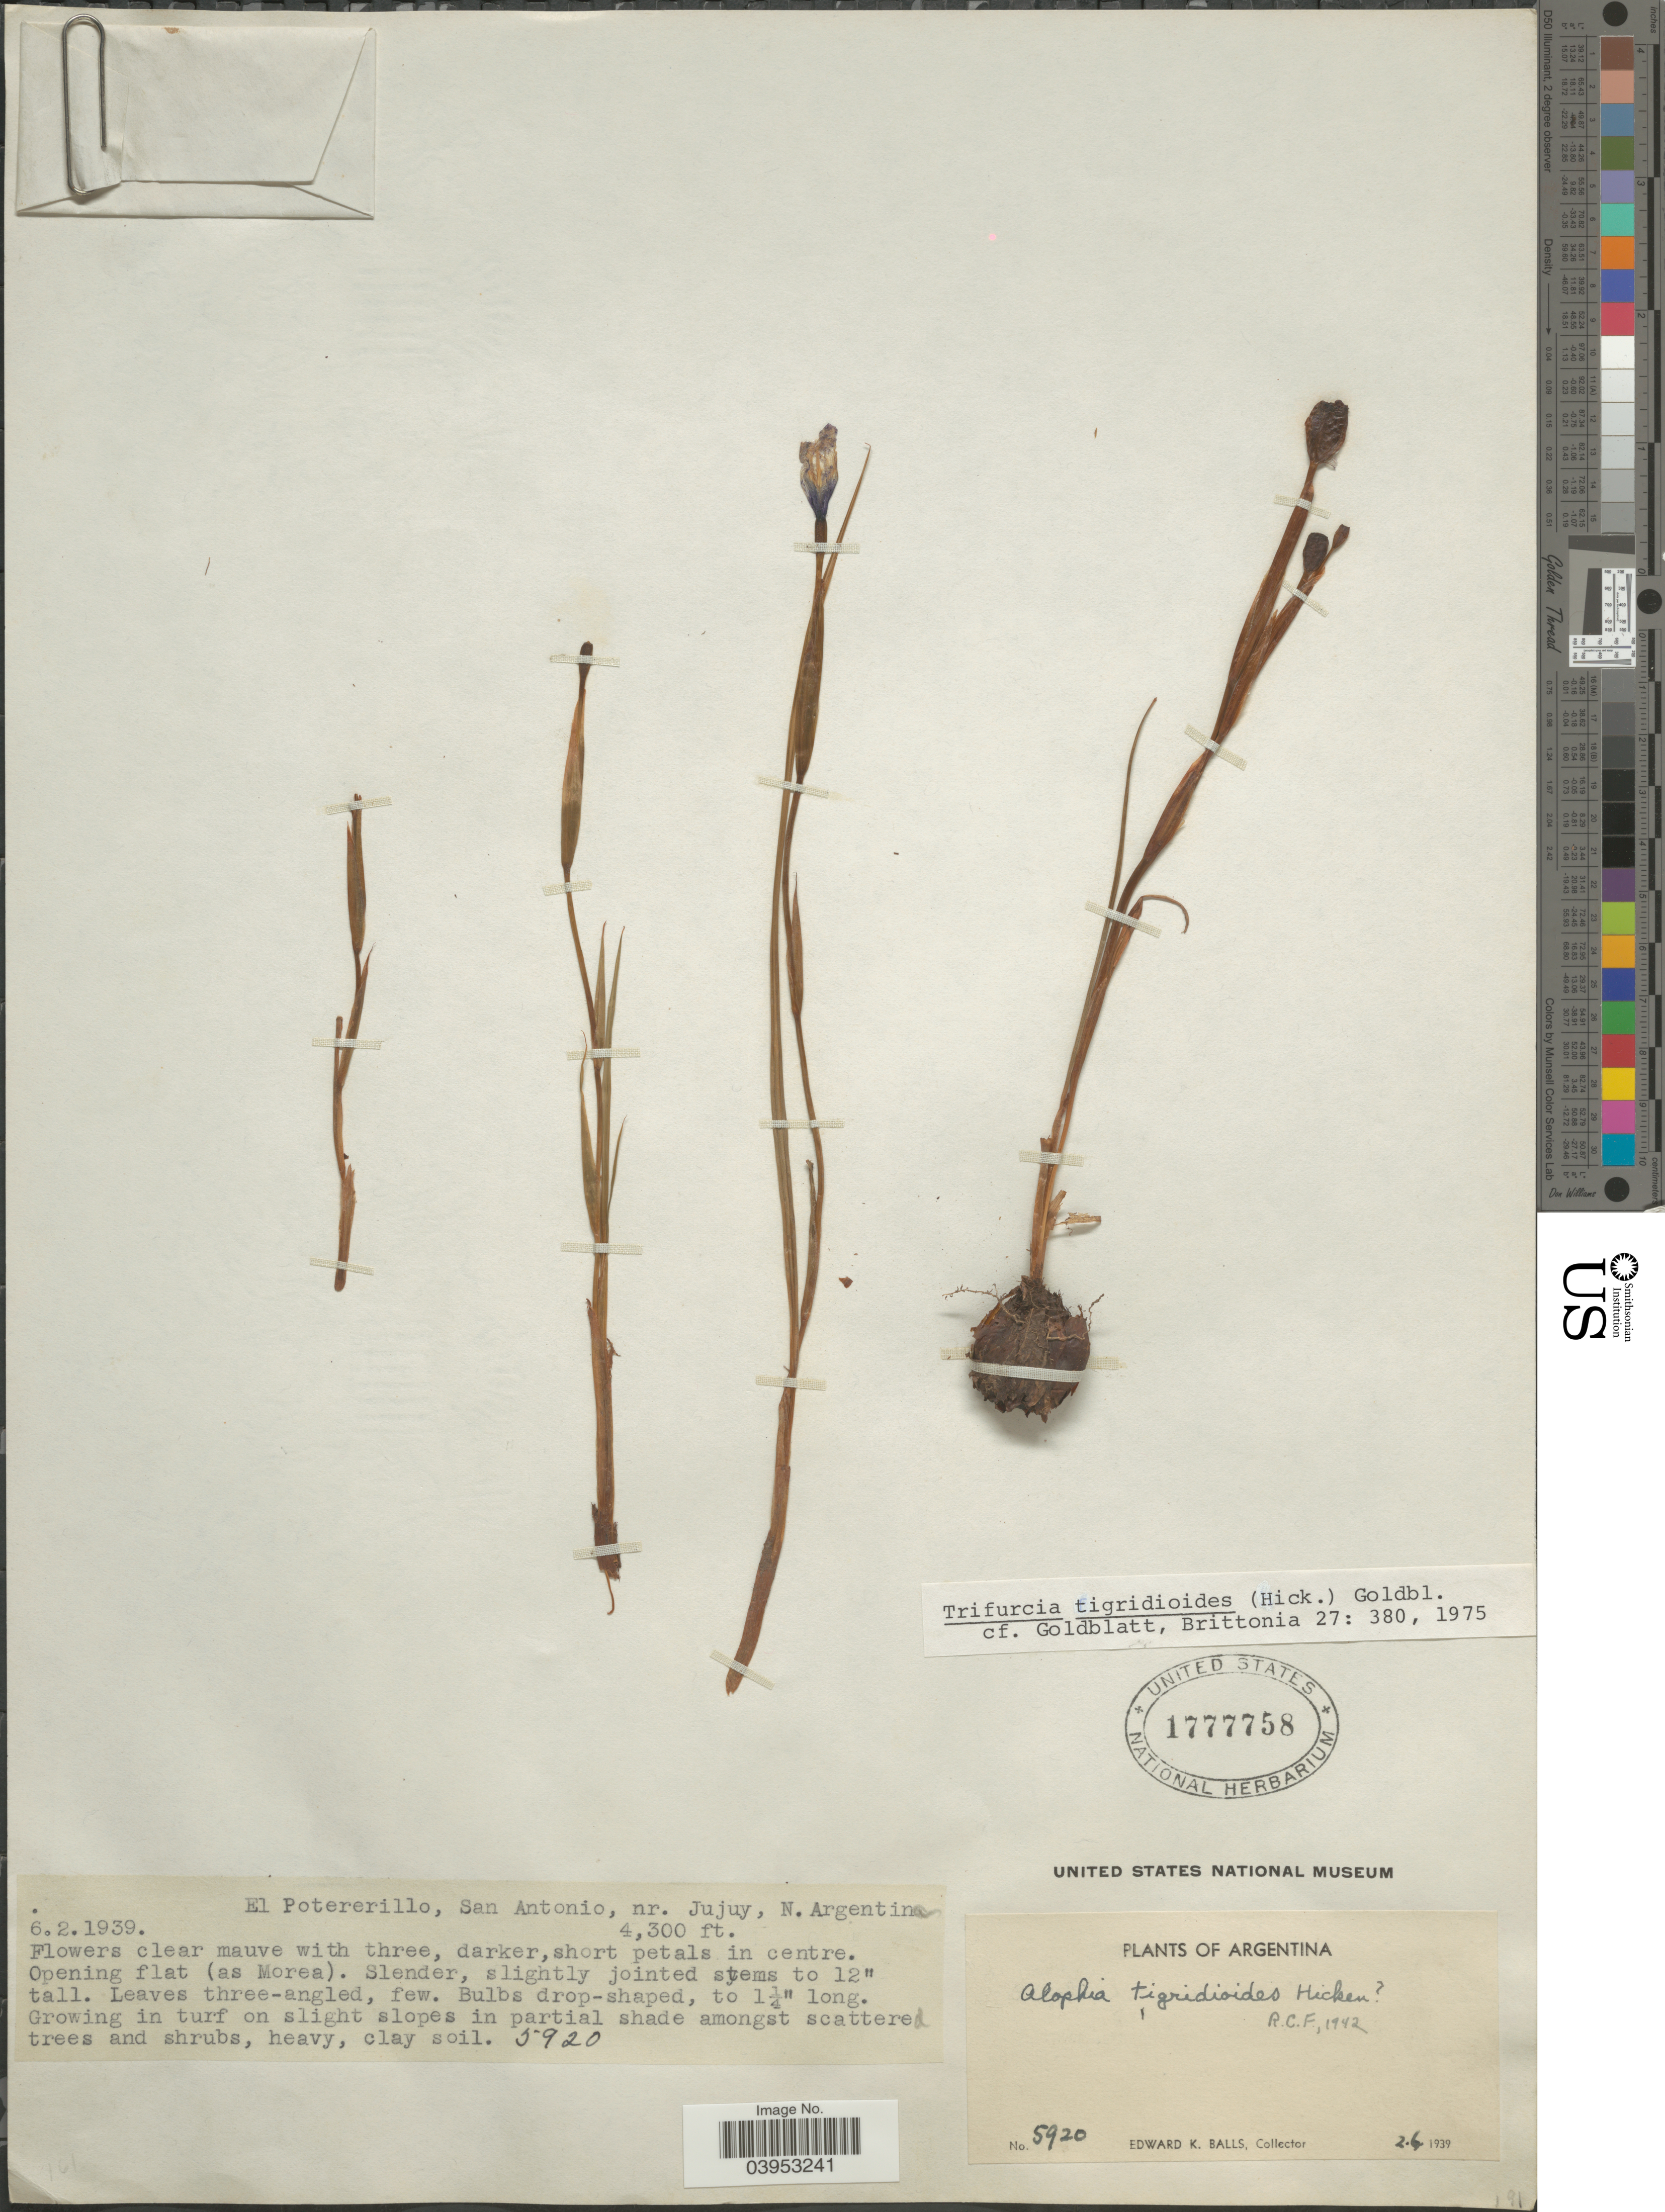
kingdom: Plantae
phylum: Tracheophyta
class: Liliopsida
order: Asparagales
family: Iridaceae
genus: Herbertia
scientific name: Herbertia tigridioides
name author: (Hicken) Goldblatt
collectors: E. K. Balls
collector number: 5920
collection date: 1939-02-06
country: Argentina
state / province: Jujuy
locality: El Potererillo, San Antonio, nr. Jujuy, N. Argentina.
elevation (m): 1311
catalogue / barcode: US 1777758